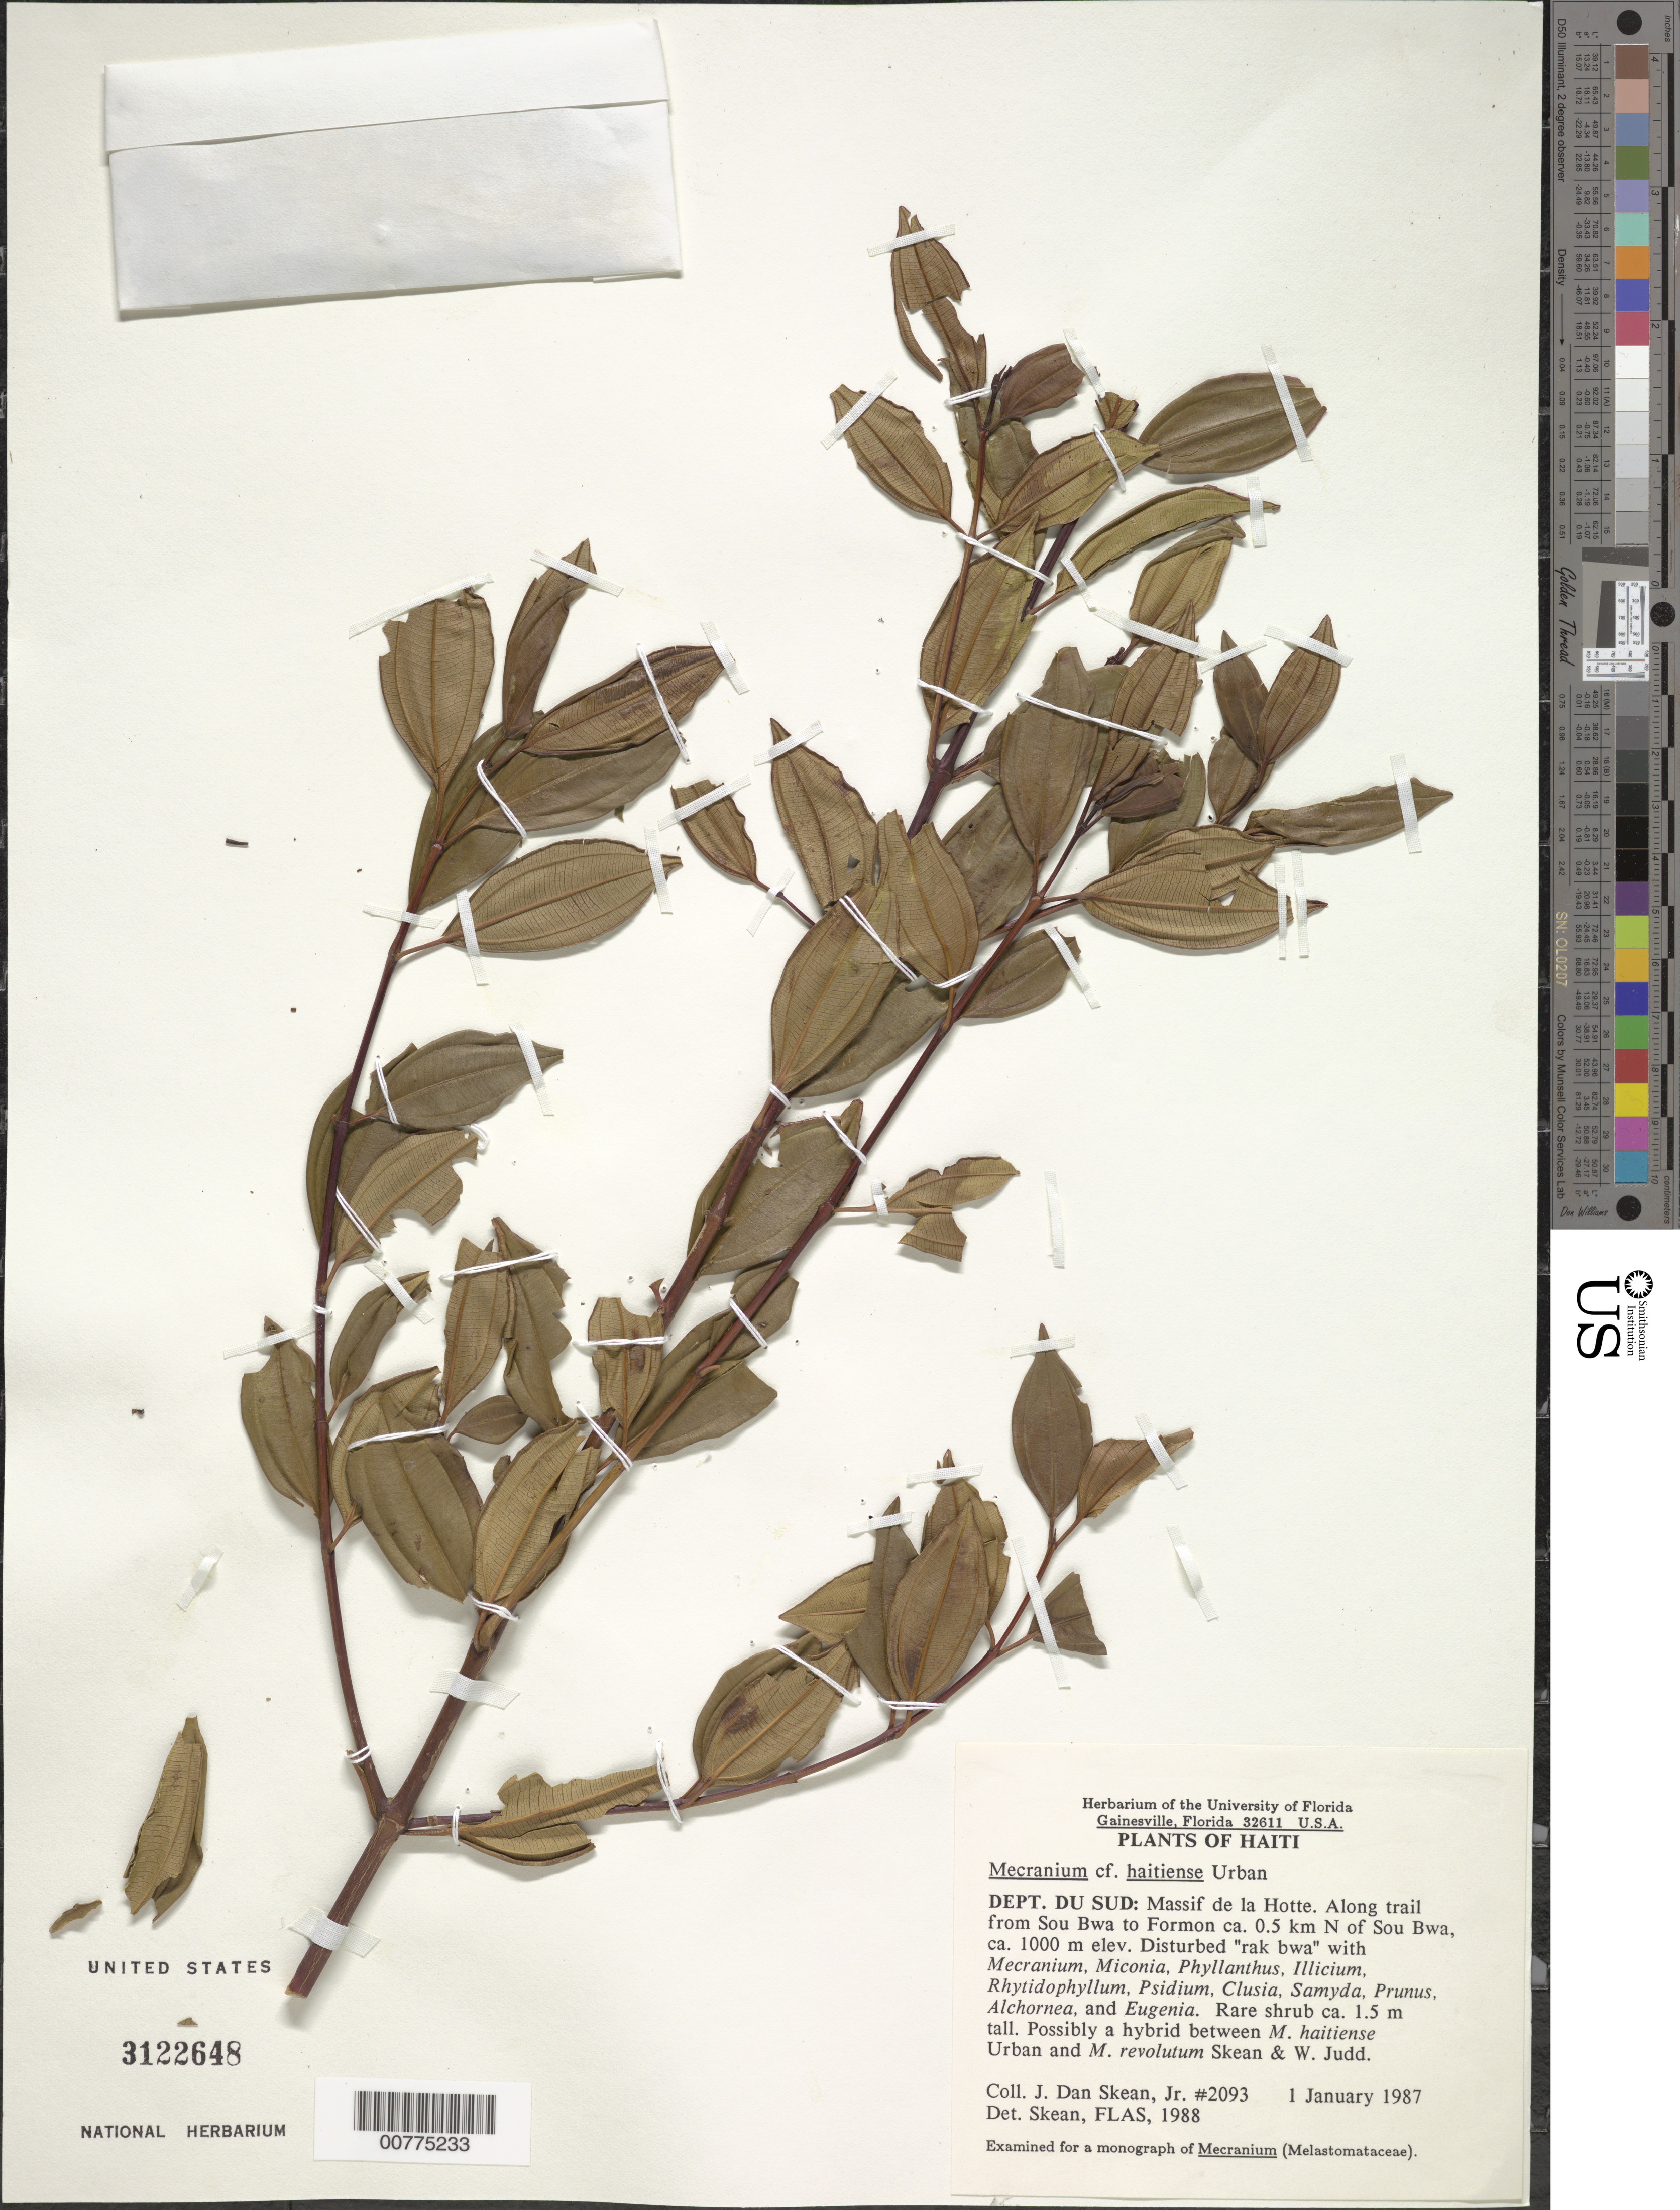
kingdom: Plantae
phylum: Tracheophyta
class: Magnoliopsida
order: Myrtales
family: Melastomataceae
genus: Mecranium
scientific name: Mecranium haitiense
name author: Urb.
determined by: Skean, J. D., Jr.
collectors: J. D. Skean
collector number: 2093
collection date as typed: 01 Jan 1987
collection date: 1987-01-01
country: Haiti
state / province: Sud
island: Hispaniola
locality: Massif de la Hotte, along trail from Sou Bwa to Formon, 0.5 km N of Sou Bwa.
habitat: Disturbed "rak bwa" with Mecranium, Miconia, Phyllanthus, Illicium, Rhytidophyllum, Psidium, Clusia, Samyda, Prunus, etc.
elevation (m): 1000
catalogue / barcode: US 3122648